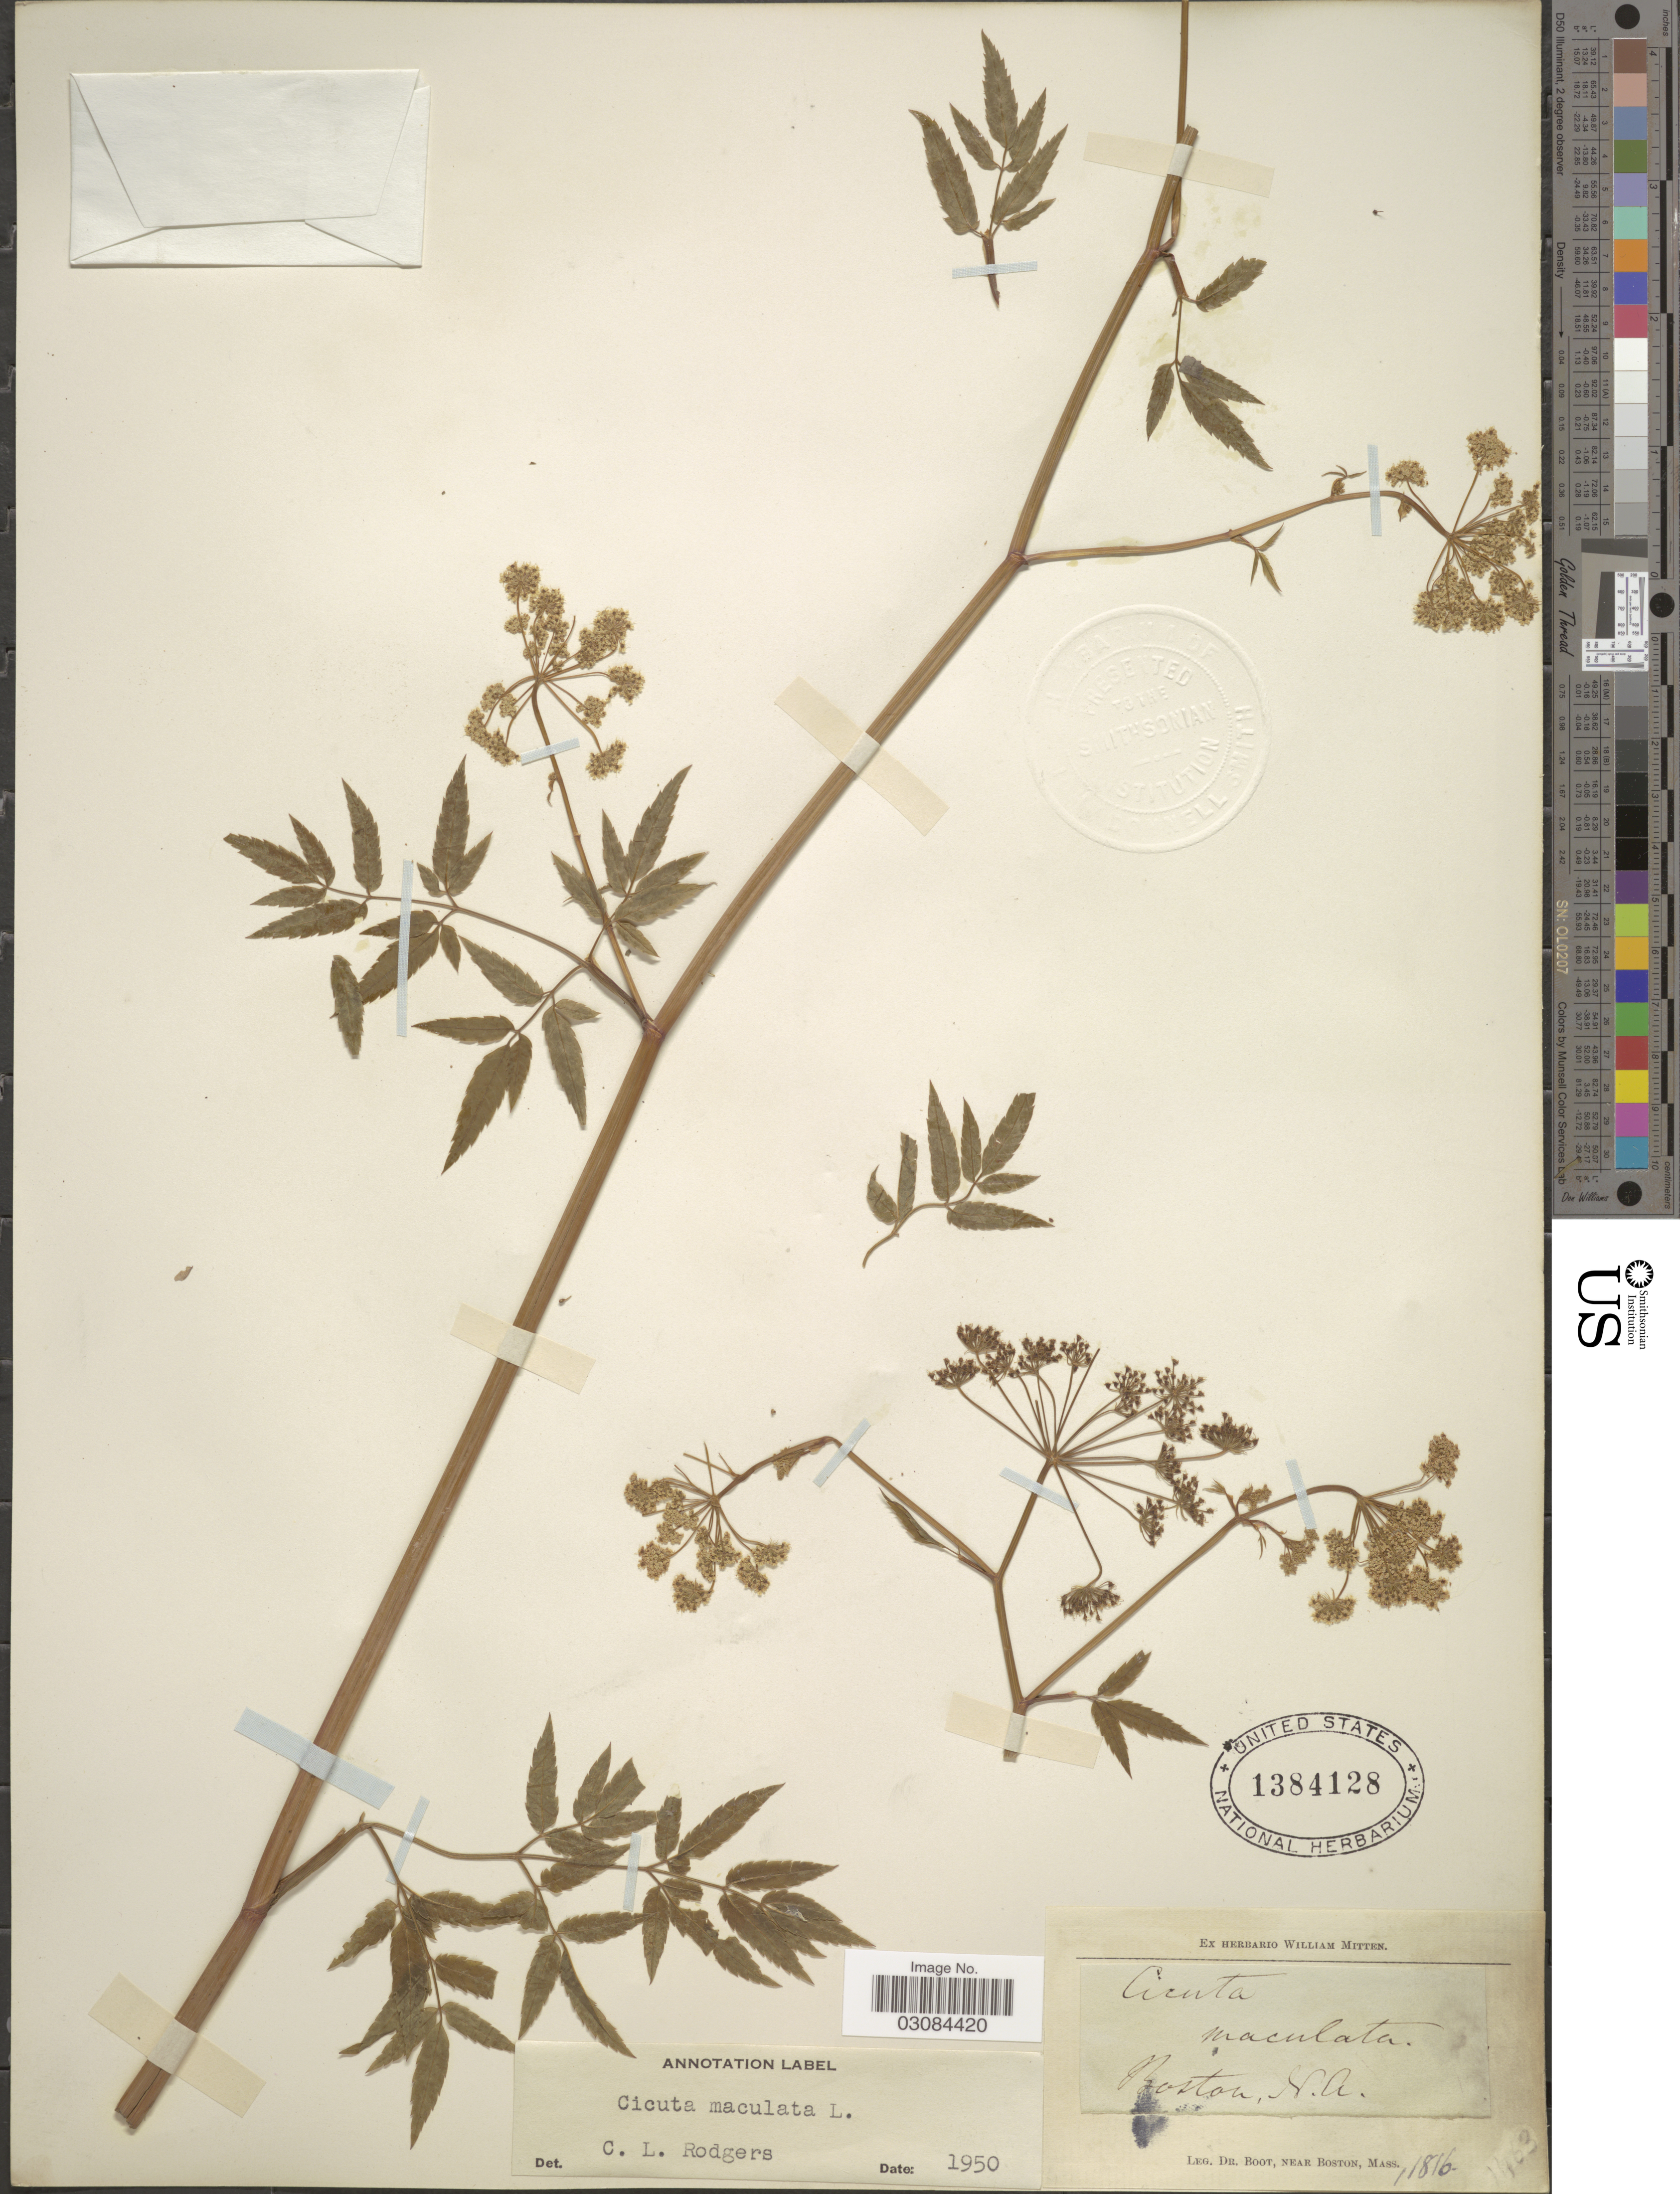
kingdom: Plantae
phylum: Tracheophyta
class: Magnoliopsida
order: Apiales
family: Apiaceae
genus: Cicuta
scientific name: Cicuta maculata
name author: L.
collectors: -. Boot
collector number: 1463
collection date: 1816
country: United States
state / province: Massachusetts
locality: Boston, M. A.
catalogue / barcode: US 1384128